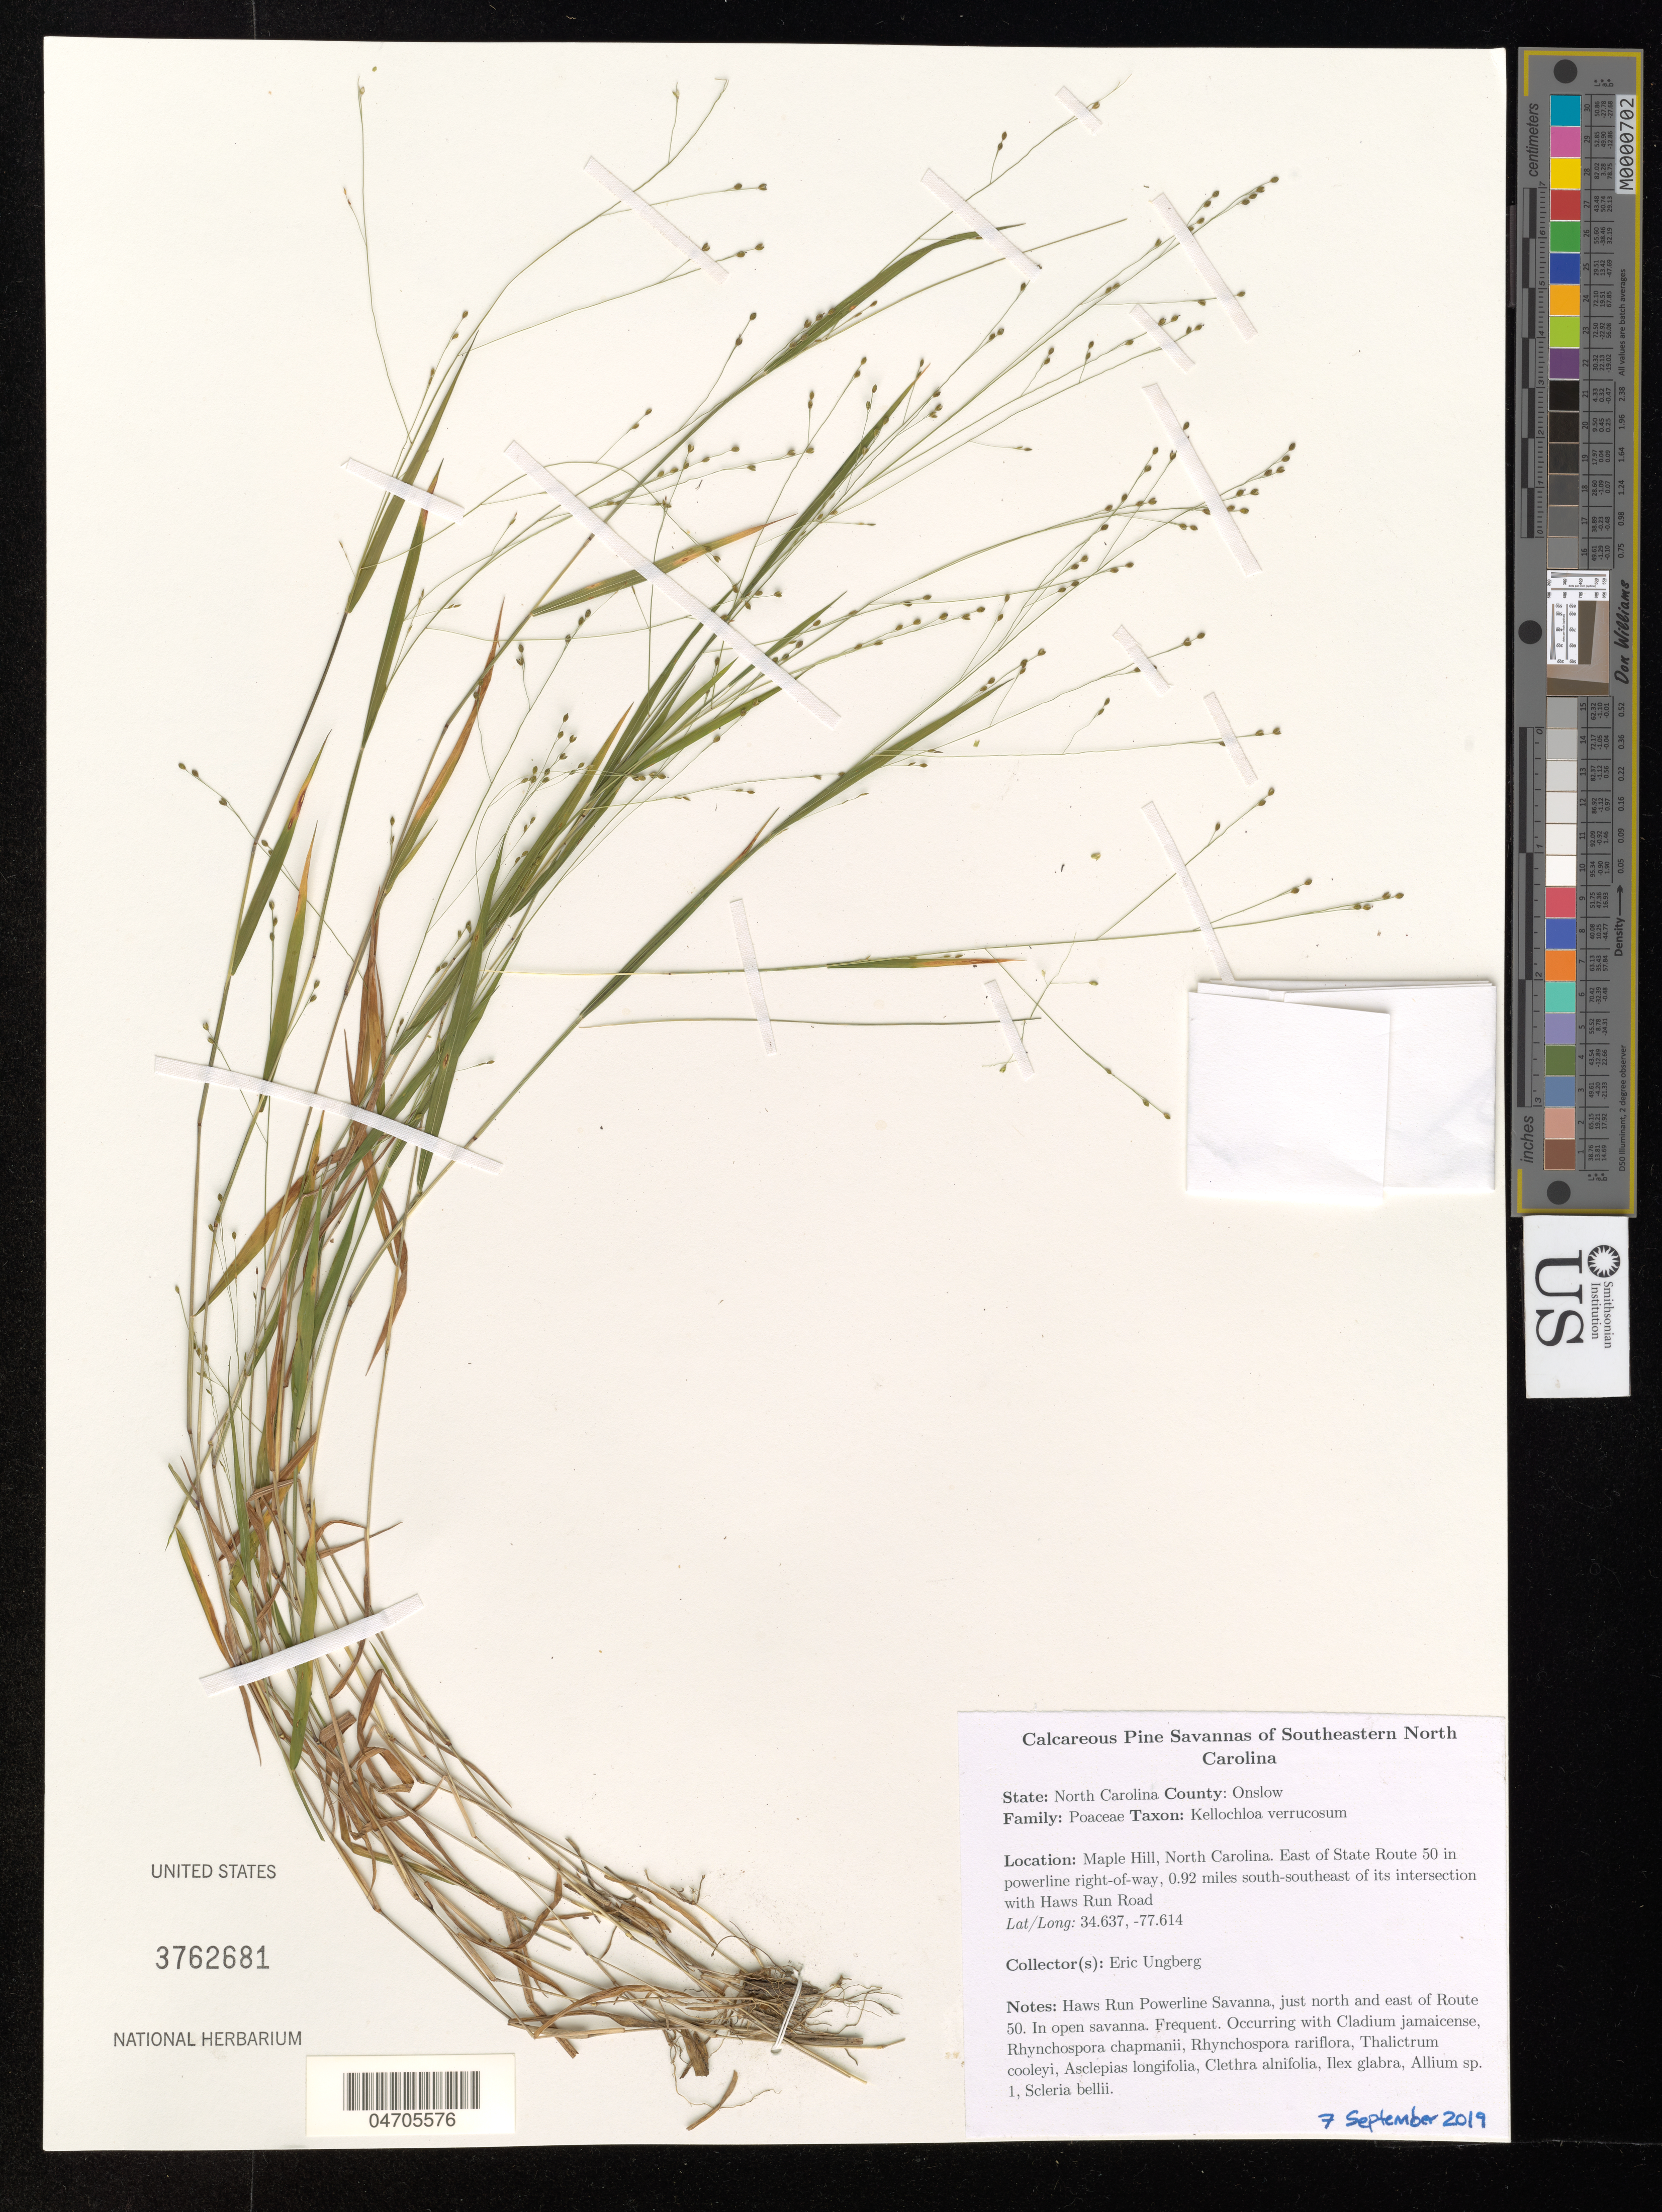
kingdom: Plantae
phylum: Tracheophyta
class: Liliopsida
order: Poales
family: Poaceae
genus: Kellochloa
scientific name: Kellochloa verrucosa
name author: (Muhl.) Lizarazu et al.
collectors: E. Ungberg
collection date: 2019-09-07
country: United States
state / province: North Carolina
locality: Calcareous Pine Savanna of Southeastern North Carolina. County: Onslow. Maple Hill. East of Slate Route 50 in powerline right-of-way, 0.92 miles south-southeast of its intersection with Haws Run Road. Haws Run Powerline Savanna, just north and east of Route 50.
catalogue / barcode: US 3762681